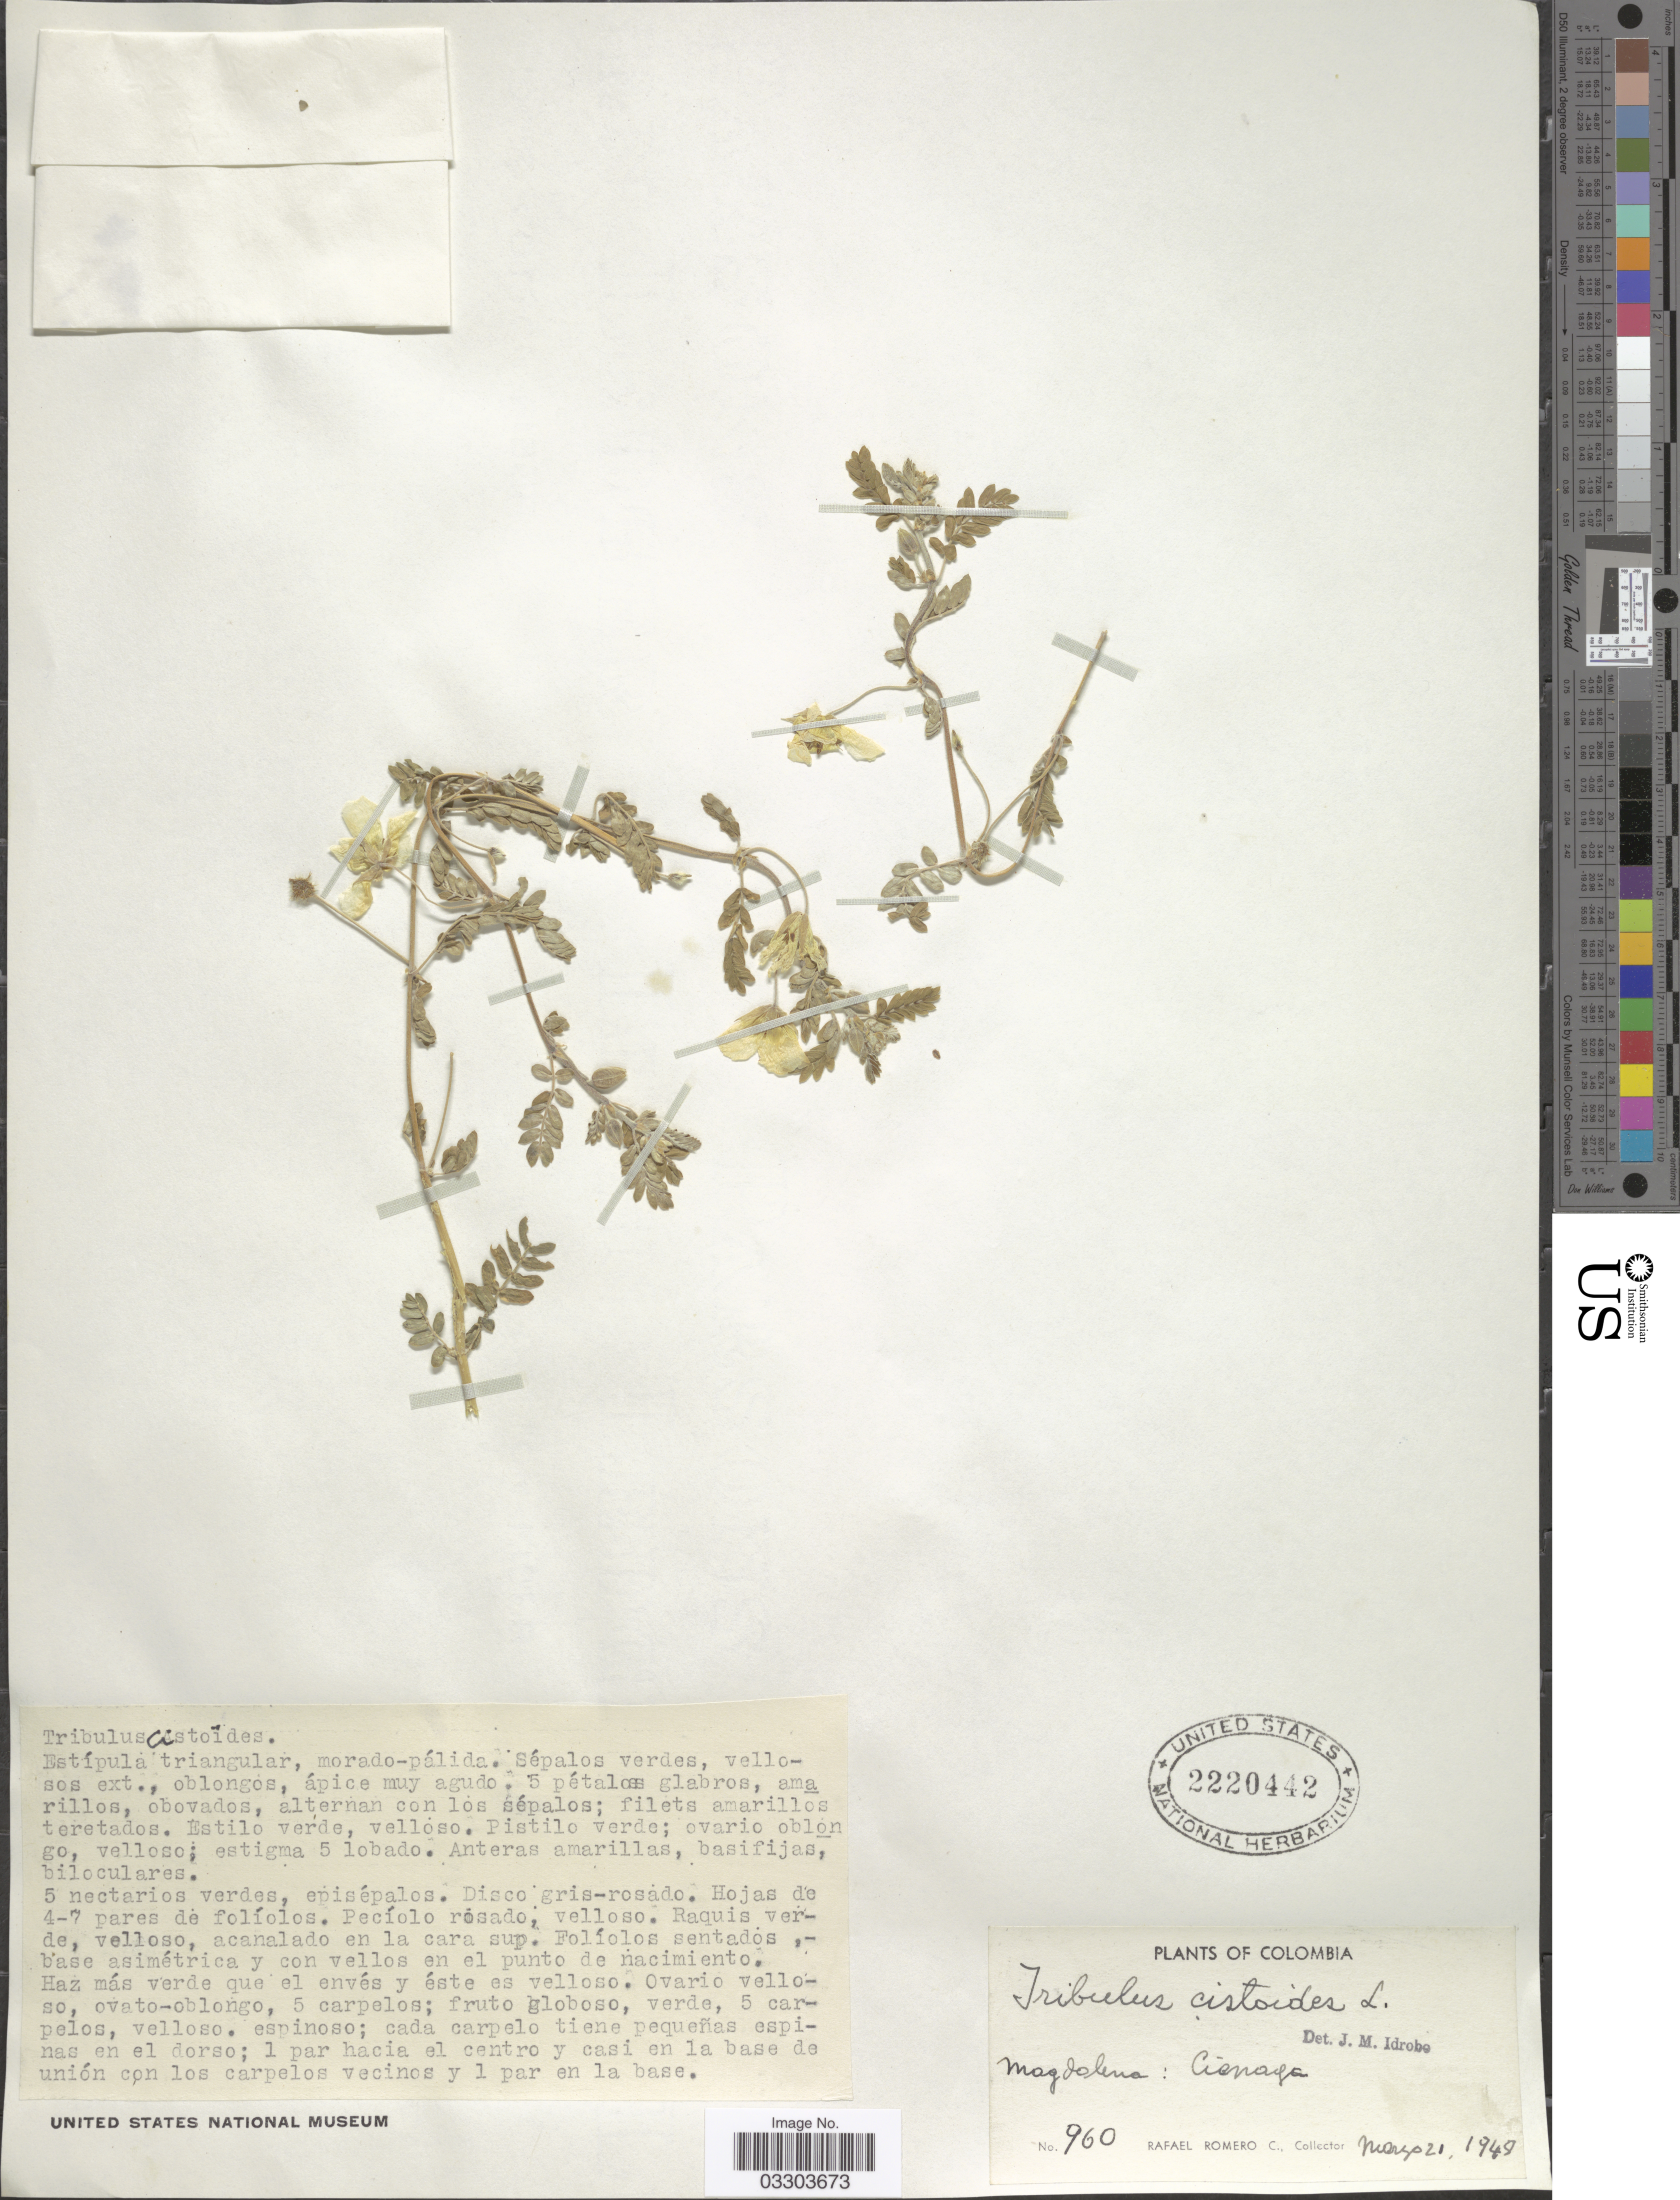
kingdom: Plantae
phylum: Tracheophyta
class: Magnoliopsida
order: Zygophyllales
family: Zygophyllaceae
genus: Tribulus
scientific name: Tribulus cistoides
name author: L.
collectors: R. Romero Castañeda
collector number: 960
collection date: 1948-03-21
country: Colombia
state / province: Magdalena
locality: Ciénaga.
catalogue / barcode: US 2220442